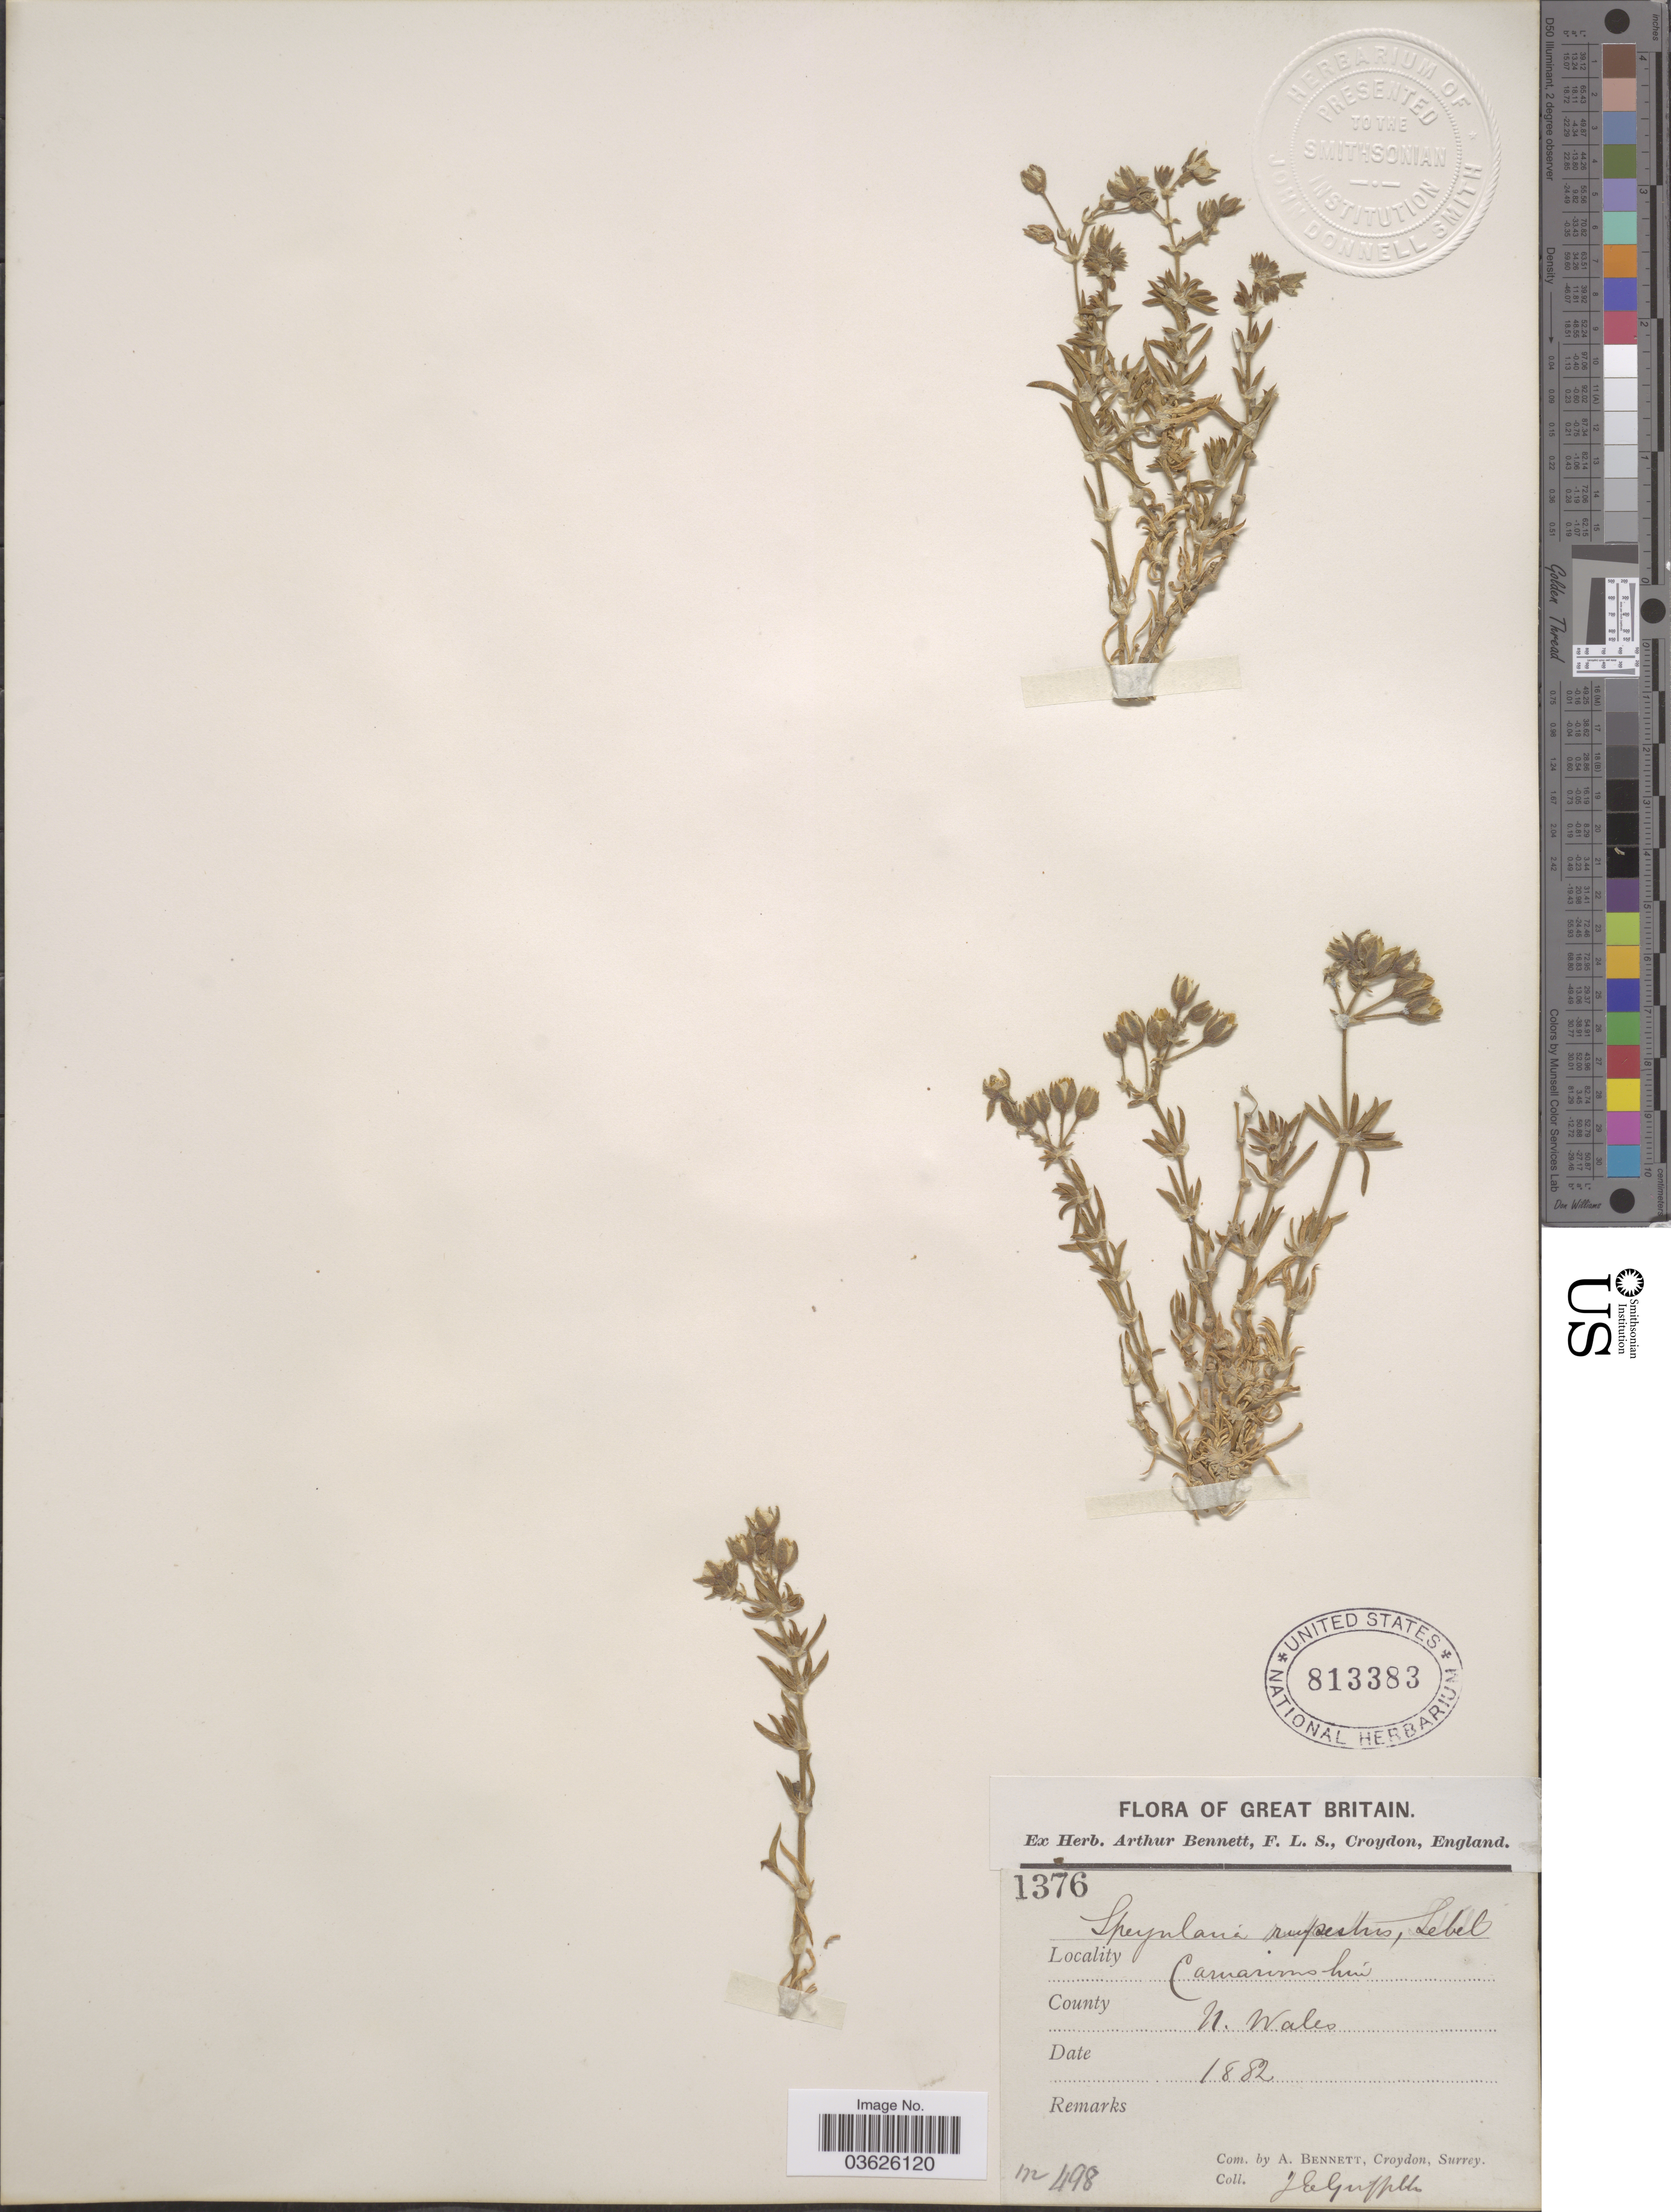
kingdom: Plantae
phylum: Tracheophyta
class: Magnoliopsida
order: Caryophyllales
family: Caryophyllaceae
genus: Spergularia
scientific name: Spergularia rupestris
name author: Cambess.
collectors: J. Griffiths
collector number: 498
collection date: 1882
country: United Kingdom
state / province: Wales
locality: Carnarvoshire (Caernarvonshire). N. Wales.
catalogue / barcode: US 813383